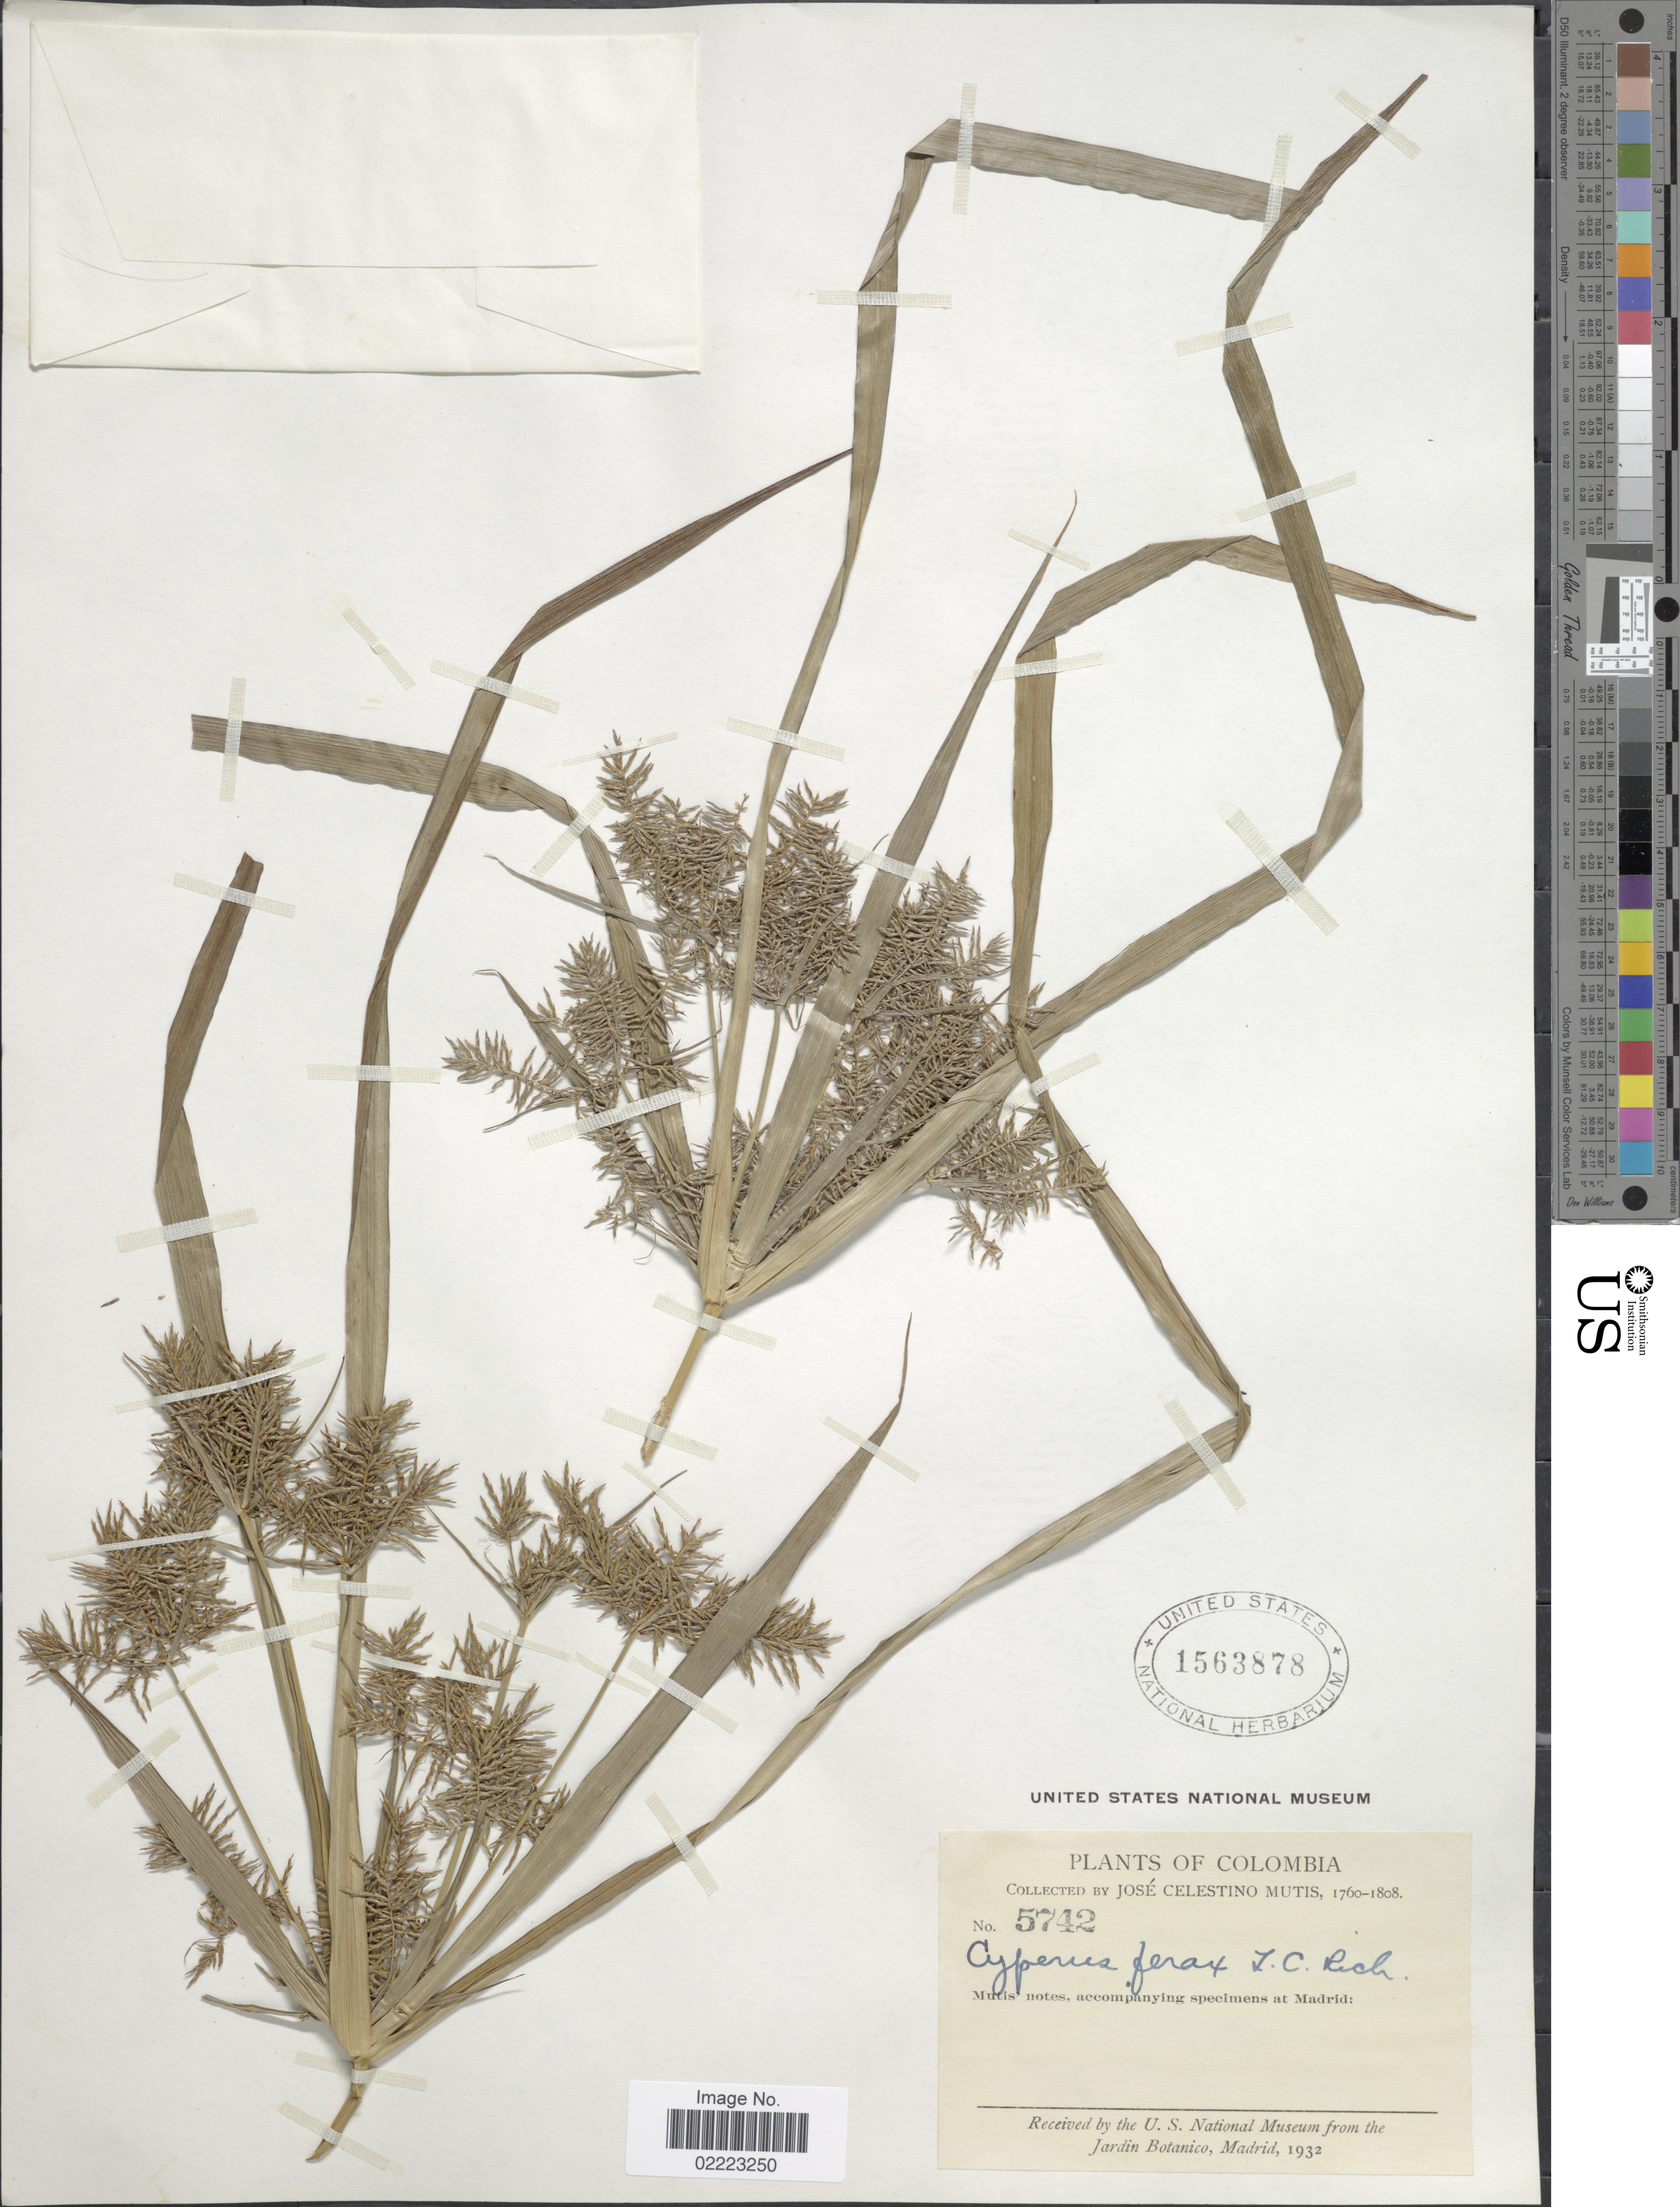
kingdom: Plantae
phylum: Tracheophyta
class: Liliopsida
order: Poales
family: Cyperaceae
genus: Cyperus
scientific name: Cyperus odoratus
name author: L.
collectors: J. C. B. Mutis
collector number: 5742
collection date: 1760/1808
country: Colombia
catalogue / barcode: US 1563878